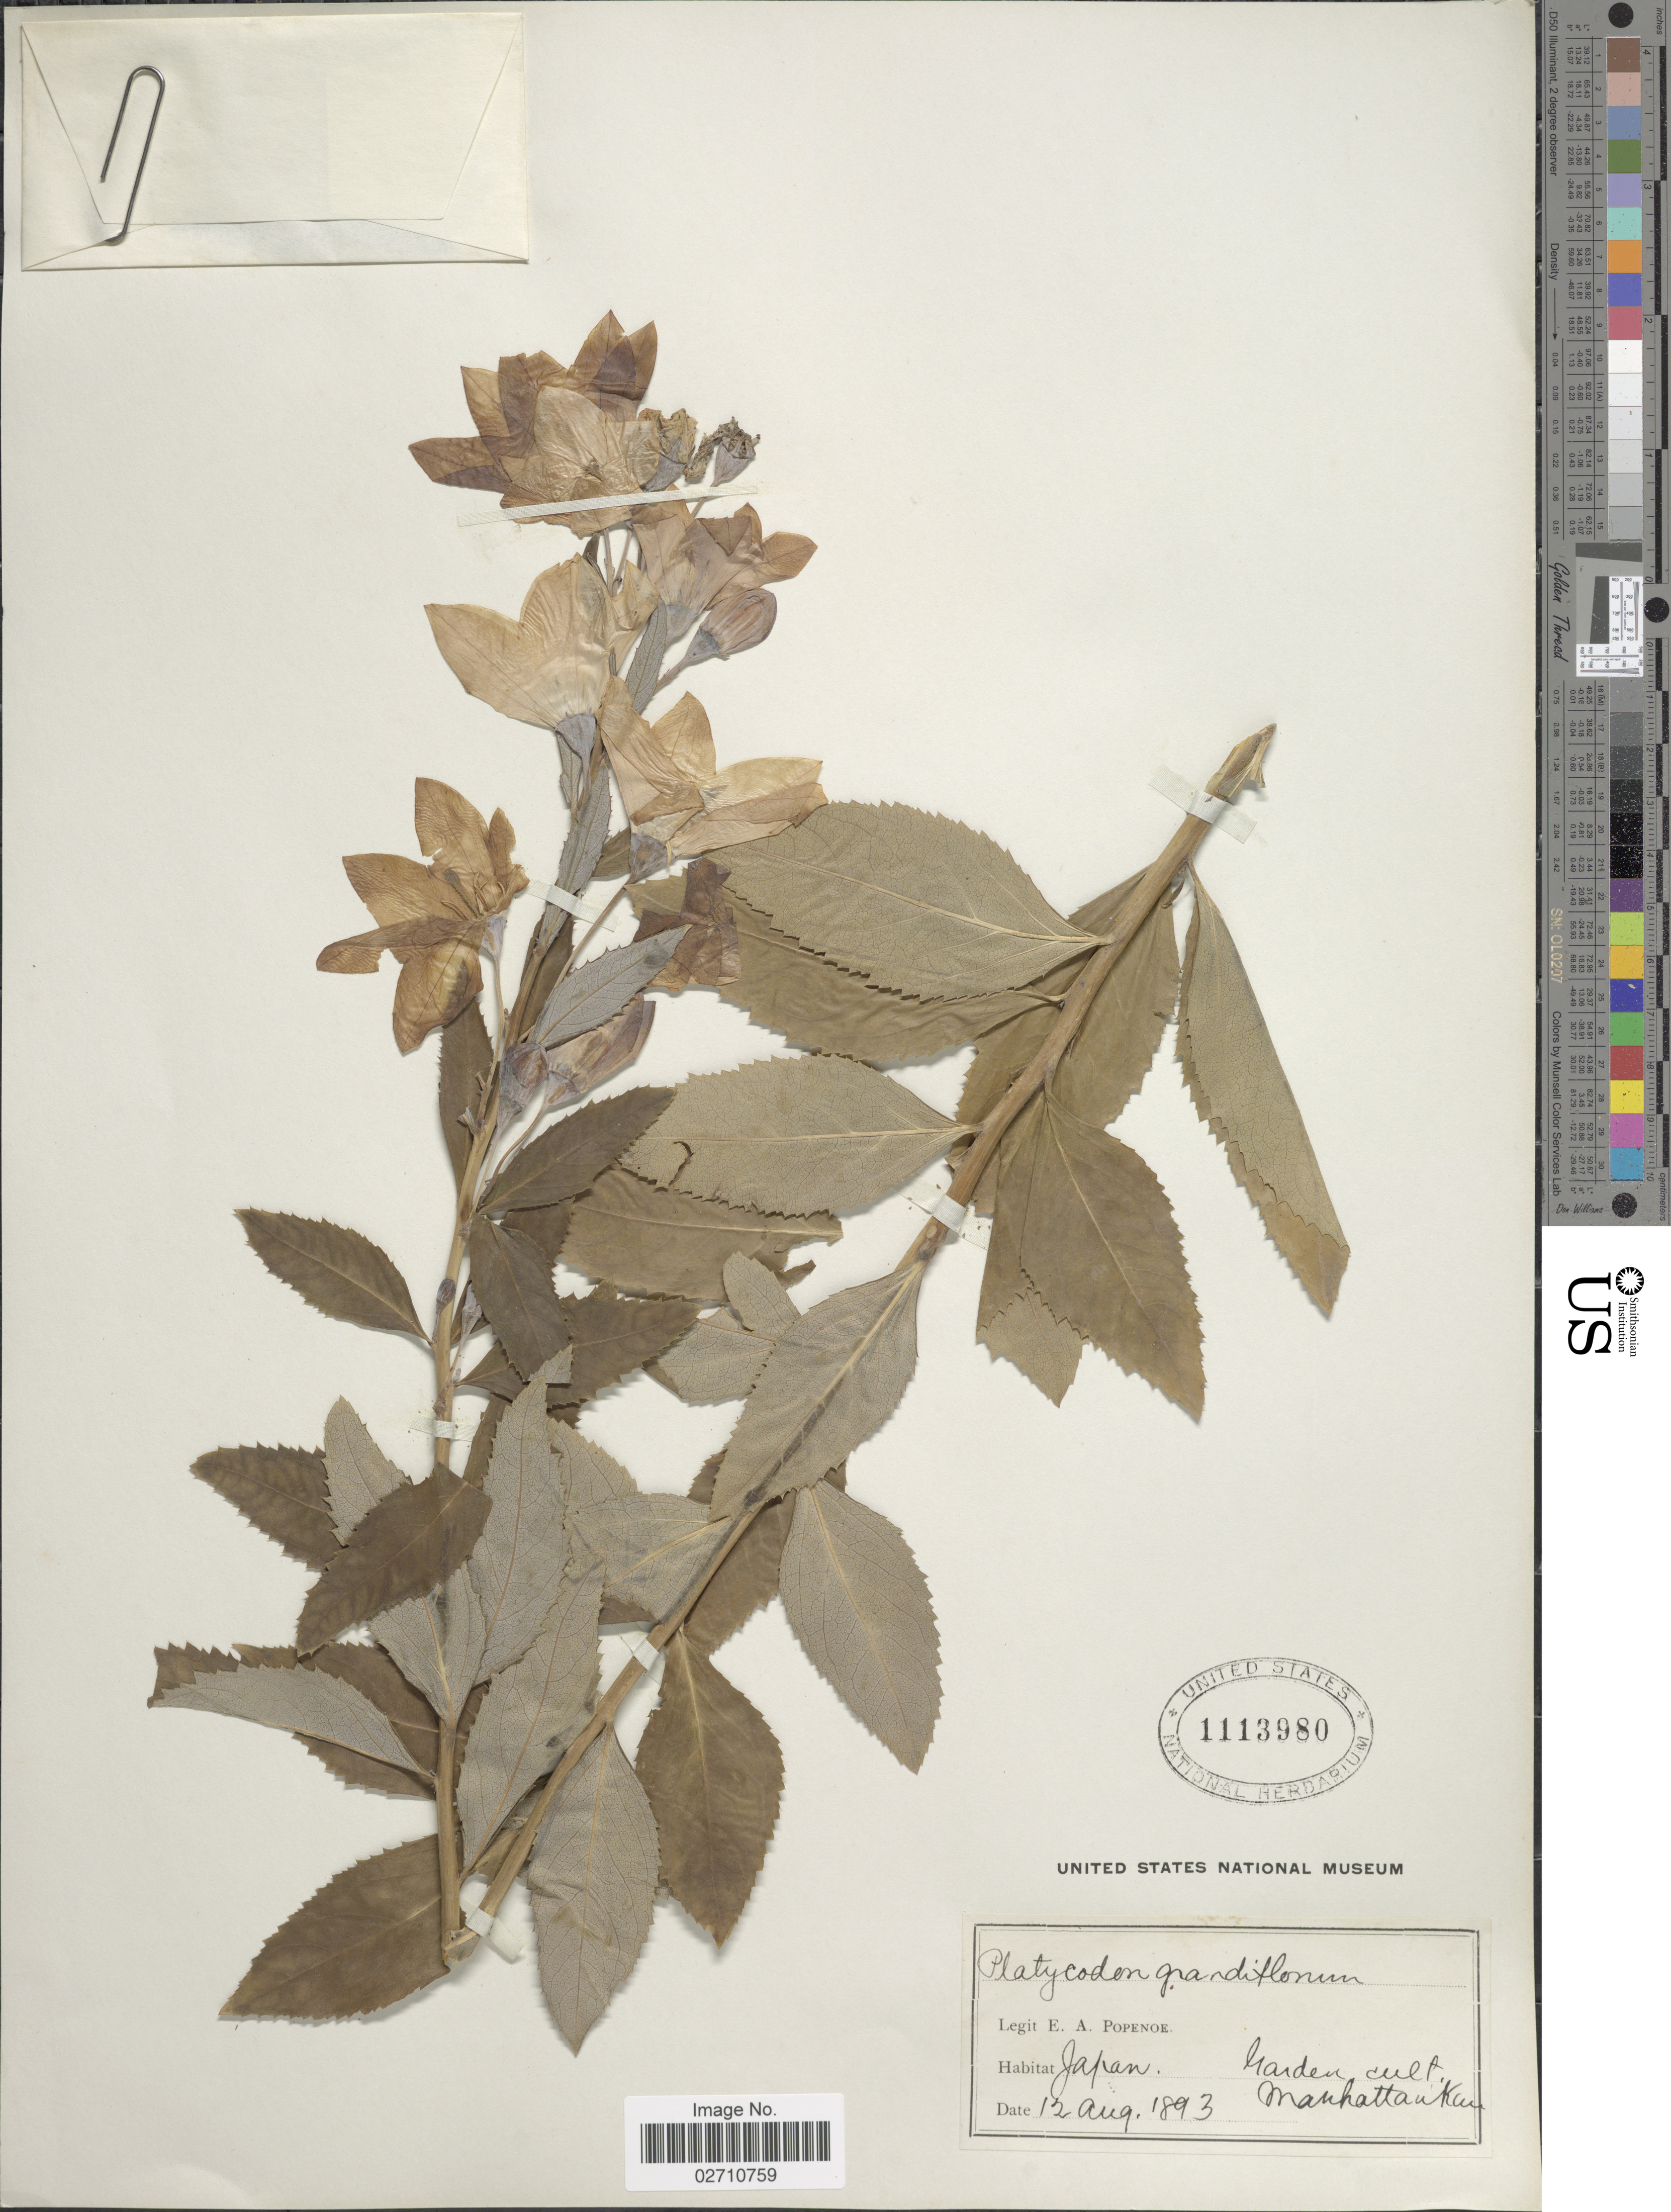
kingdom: Plantae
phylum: Tracheophyta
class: Magnoliopsida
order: Asterales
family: Campanulaceae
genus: Platycodon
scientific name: Platycodon grandiflorus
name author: (Jacq.) A. DC.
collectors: E. A. Popenoe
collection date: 1893-08-12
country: Japan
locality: Manhattan Kau [interpreted]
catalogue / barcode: US 1113980